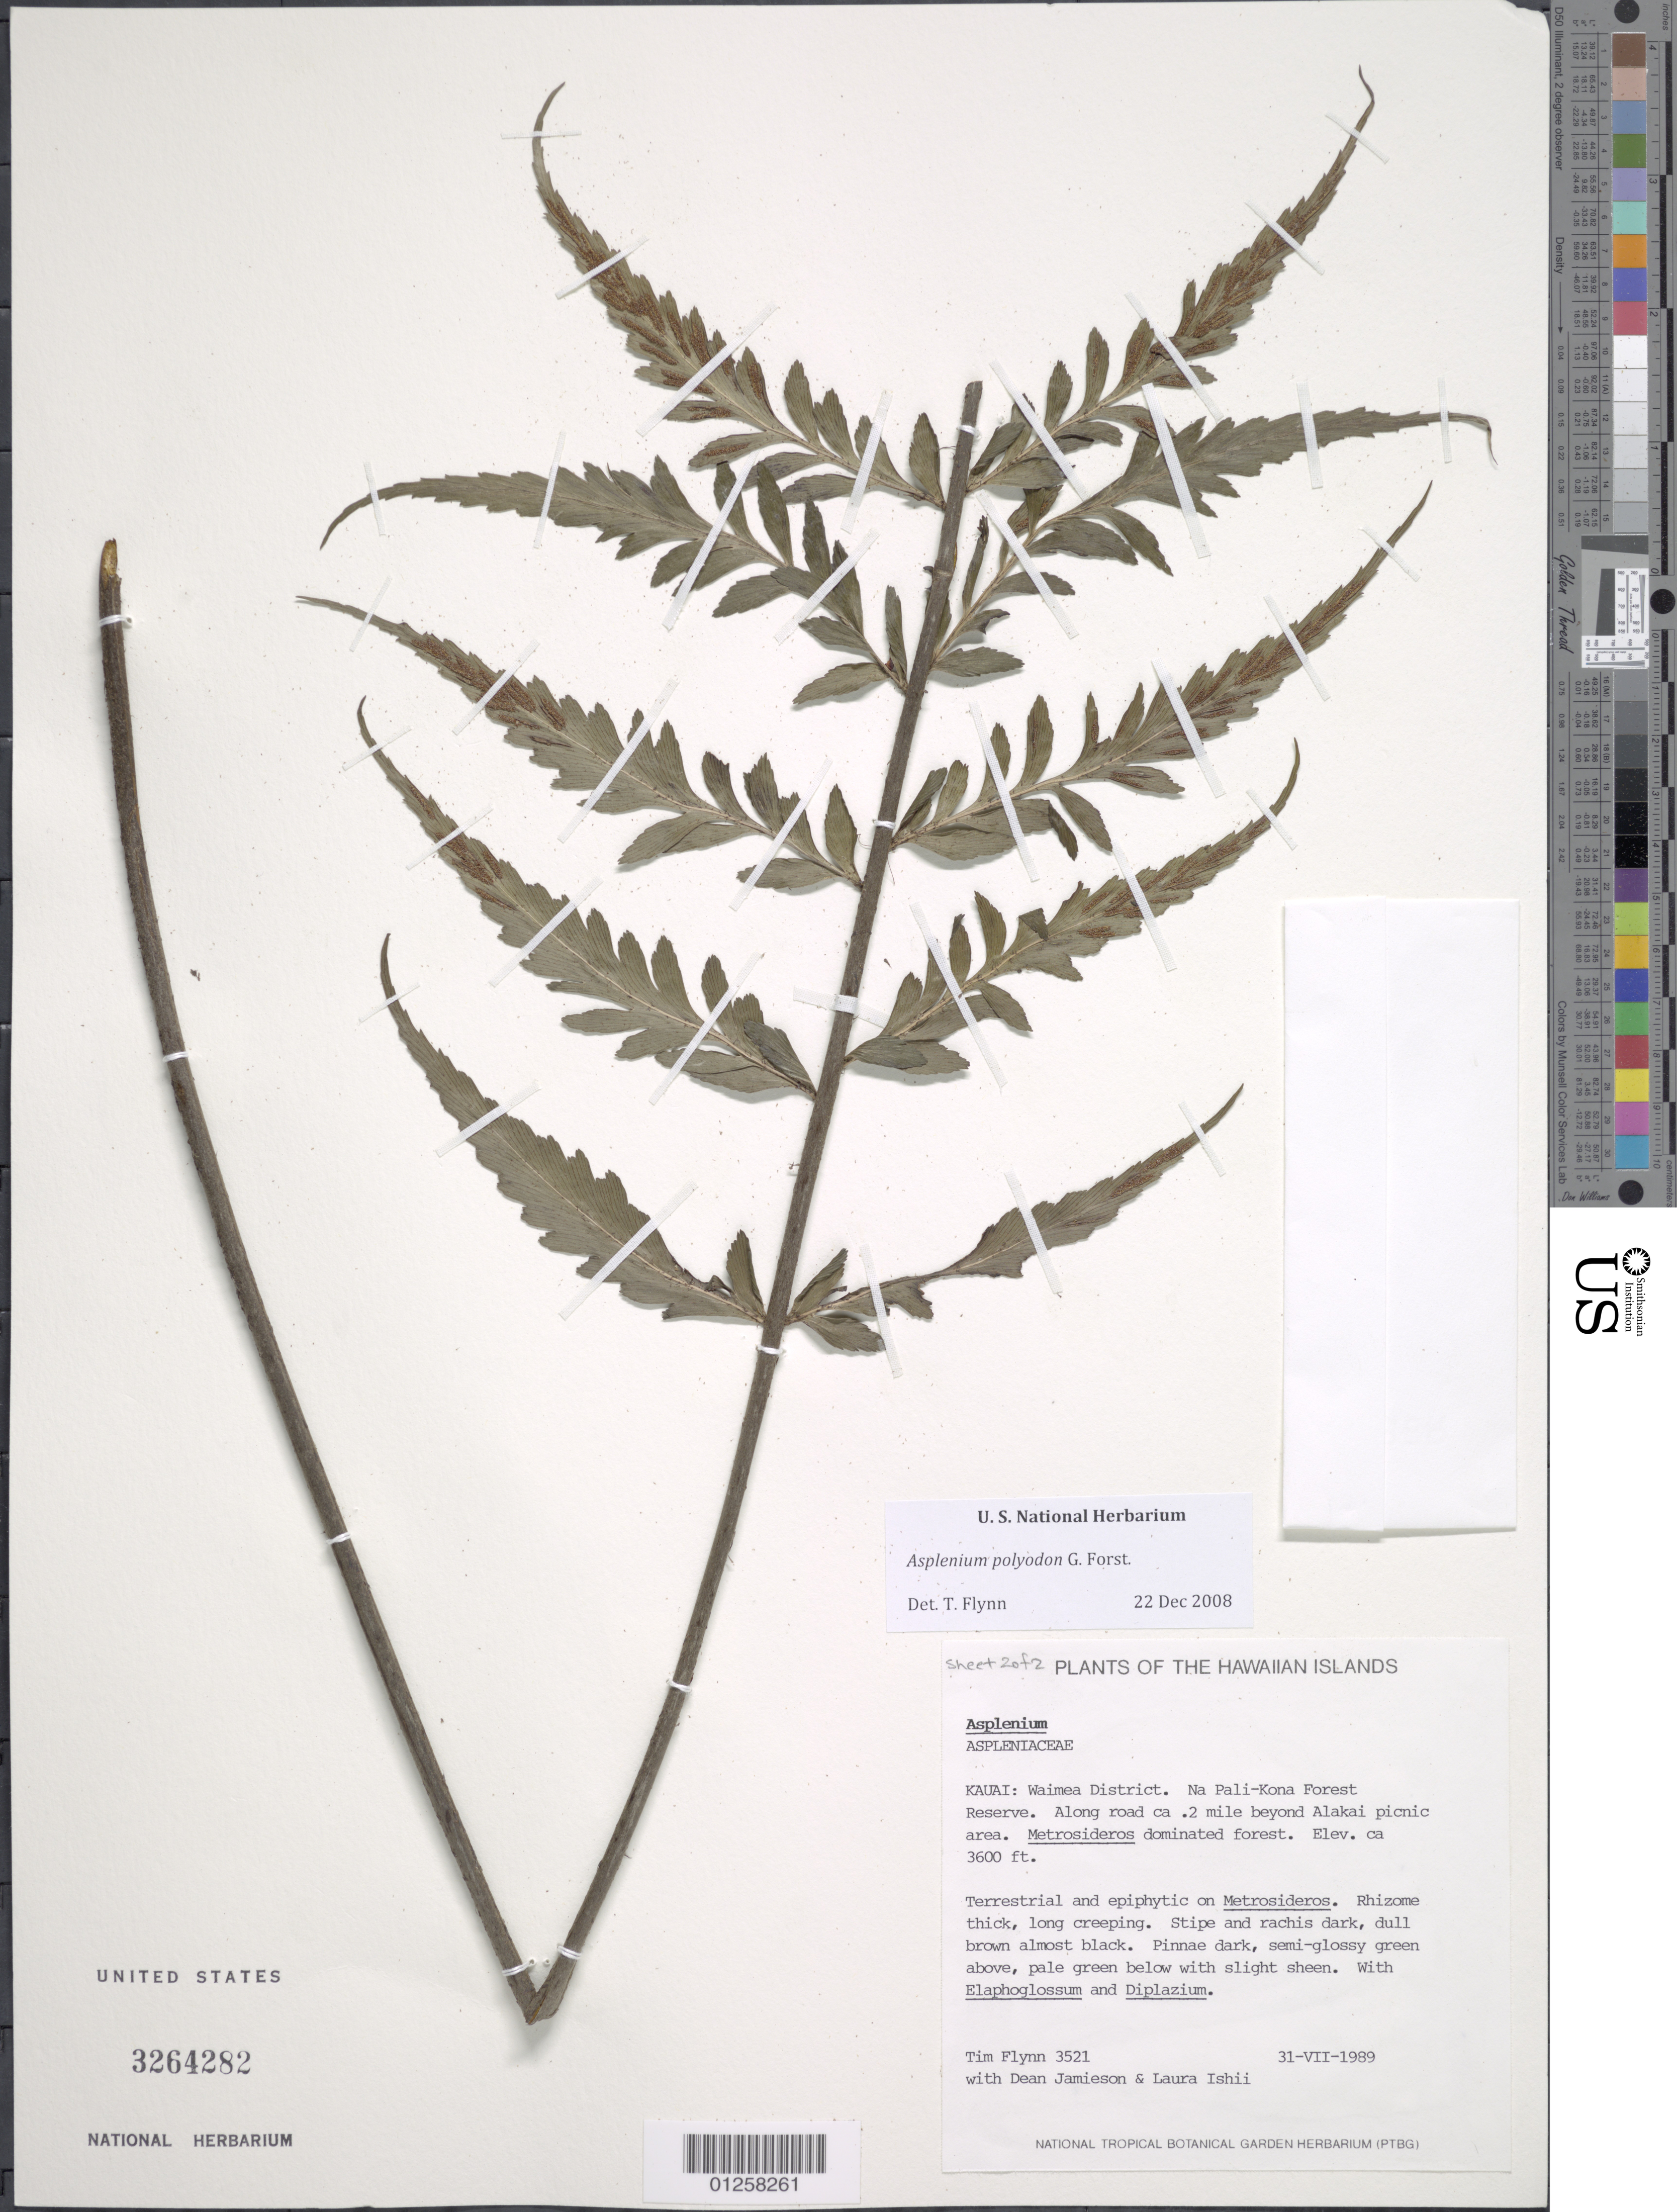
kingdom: Plantae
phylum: Tracheophyta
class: Polypodiopsida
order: Polypodiales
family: Aspleniaceae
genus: Asplenium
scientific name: Asplenium polyodon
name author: G. Forst.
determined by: Flynn, T. W.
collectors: T. W. Flynn, D. Jamieson & L. Ishii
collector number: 3521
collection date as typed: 31 Jul 1989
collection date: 1989-07-31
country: United States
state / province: Hawaii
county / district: Kauai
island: Kaua'i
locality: Waimea District. Na Pali-Kona Forest Reserve, along road ca. .2 mile beyond Alakai picnic area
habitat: Forest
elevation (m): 1097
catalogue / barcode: US 3264282